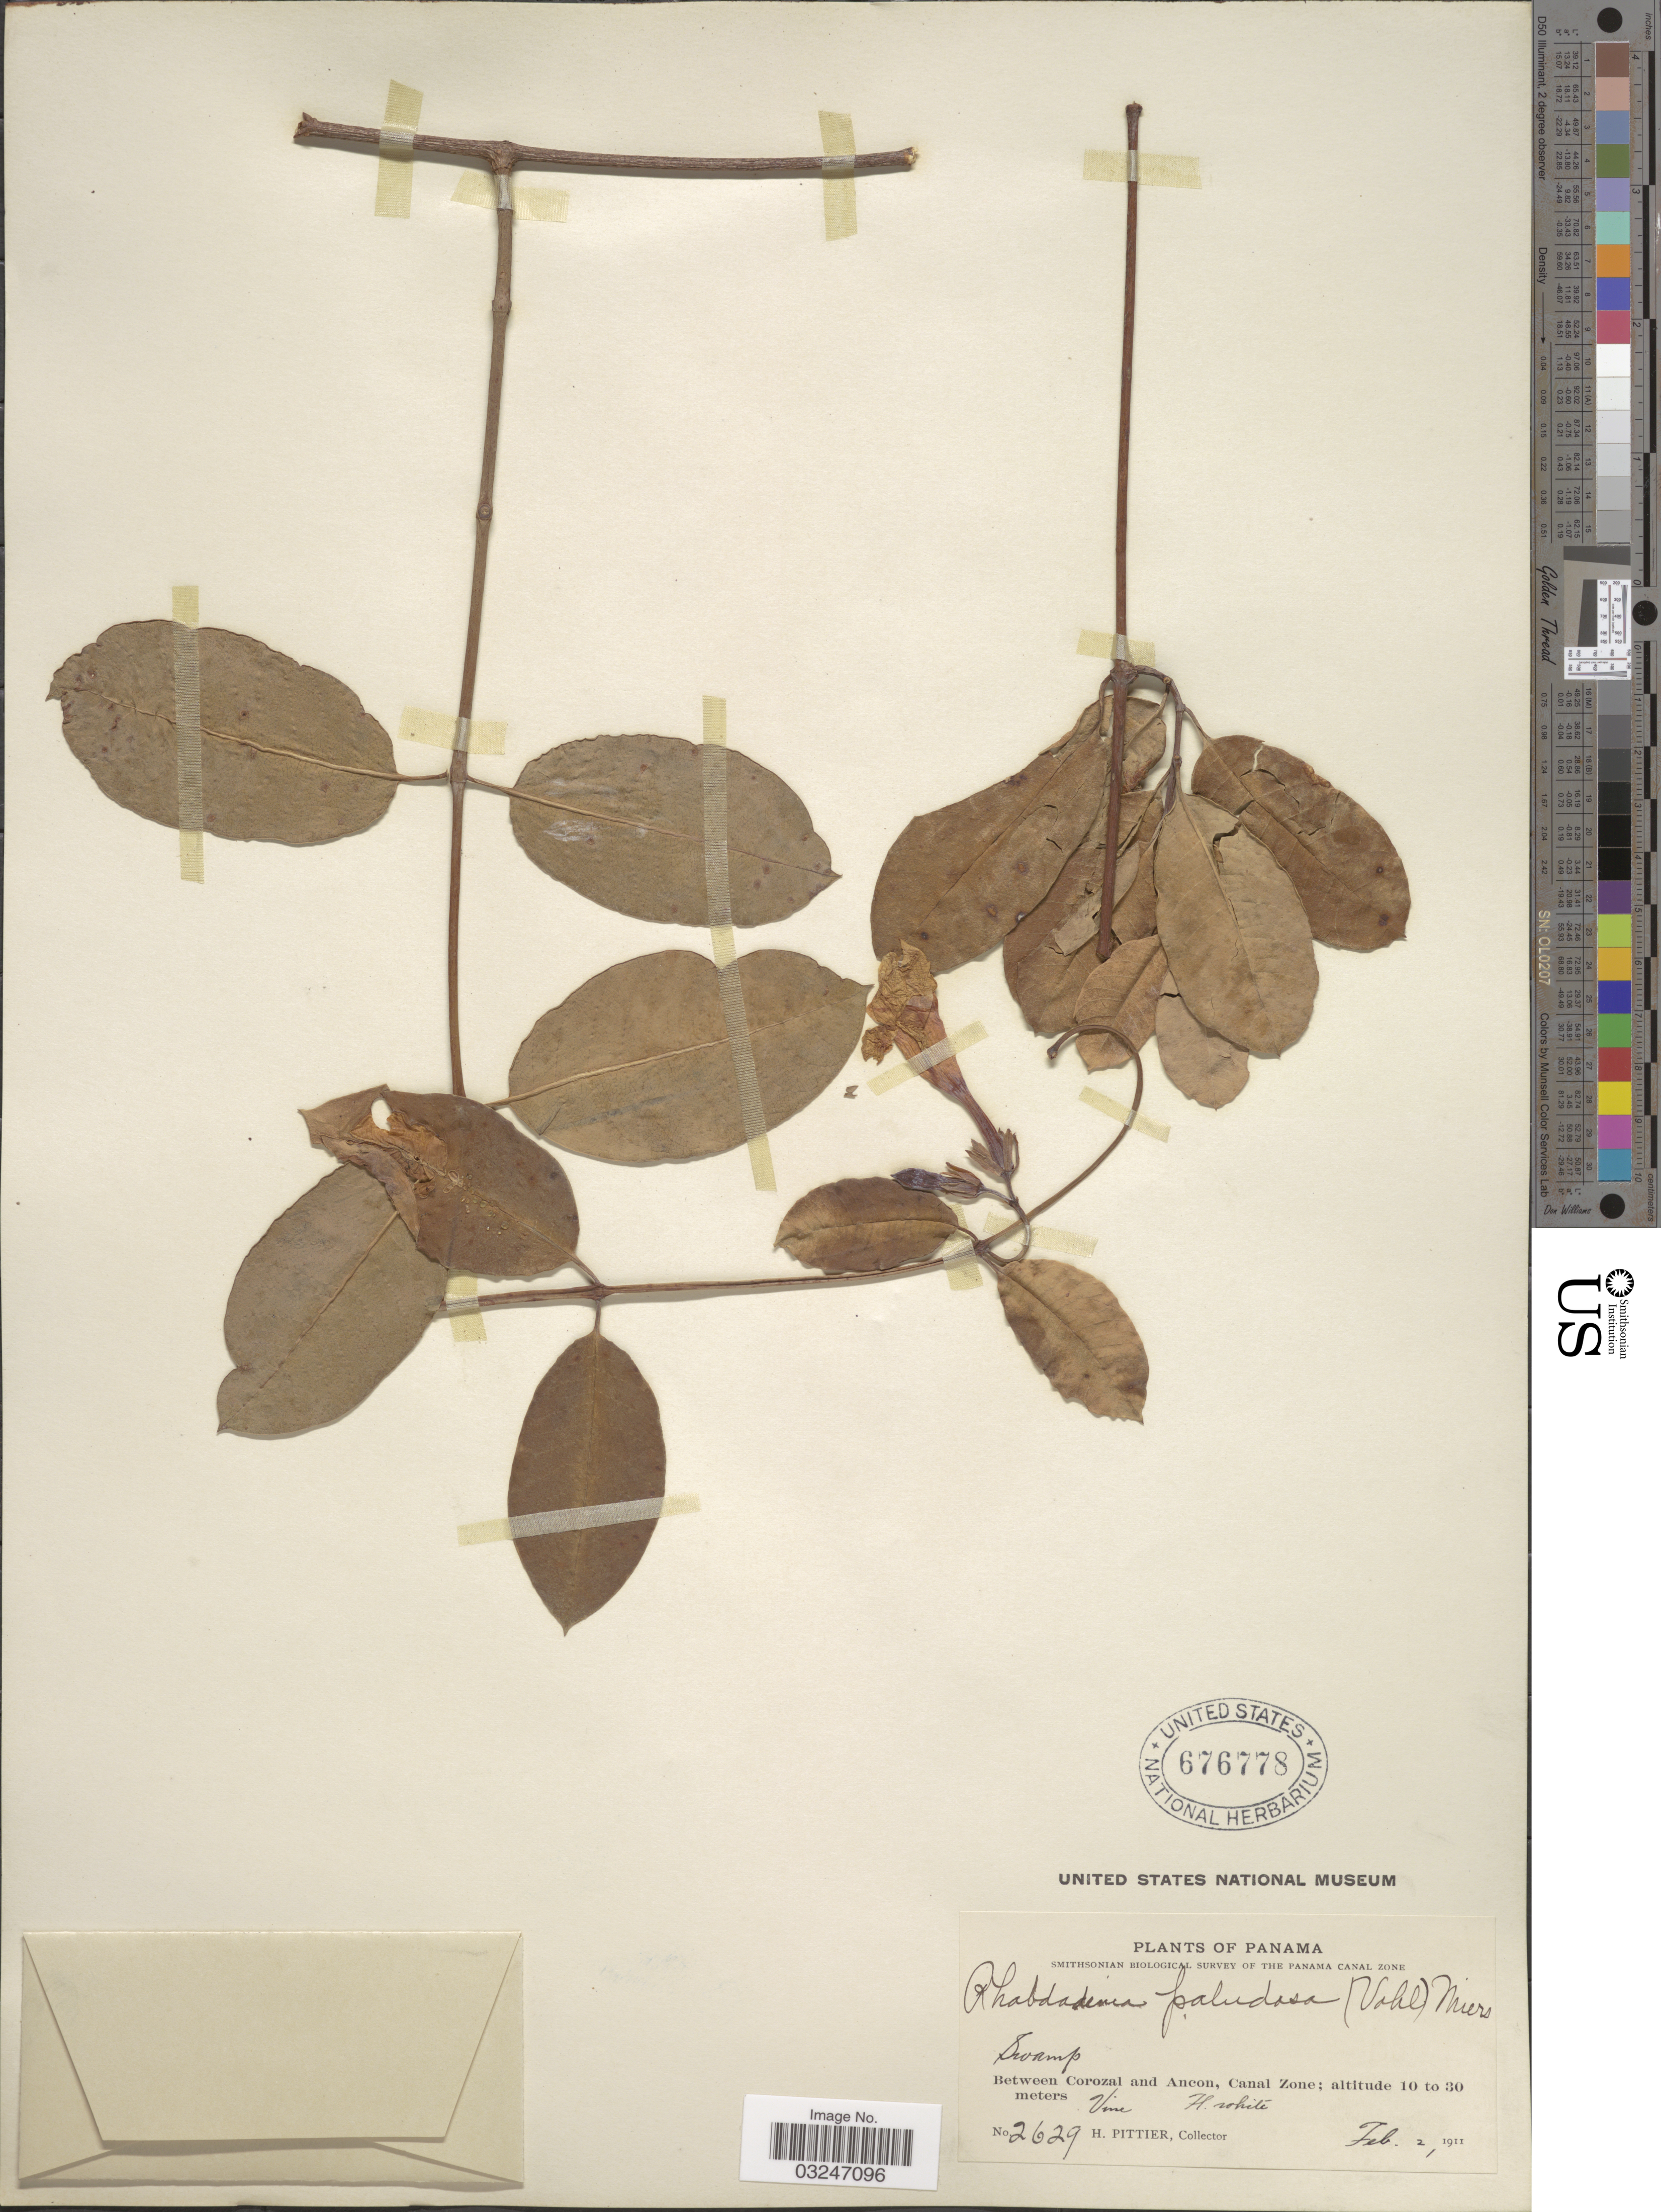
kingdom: Plantae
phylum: Tracheophyta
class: Magnoliopsida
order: Gentianales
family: Apocynaceae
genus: Rhabdadenia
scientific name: Rhabdadenia paludosa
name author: (Vahl) Miers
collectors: H. F. Pittier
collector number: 2629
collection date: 1911-02-02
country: Panama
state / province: Colón / Panamá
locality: Between Corozal and Ancon, Canal Zone.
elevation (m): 10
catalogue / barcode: US 676778